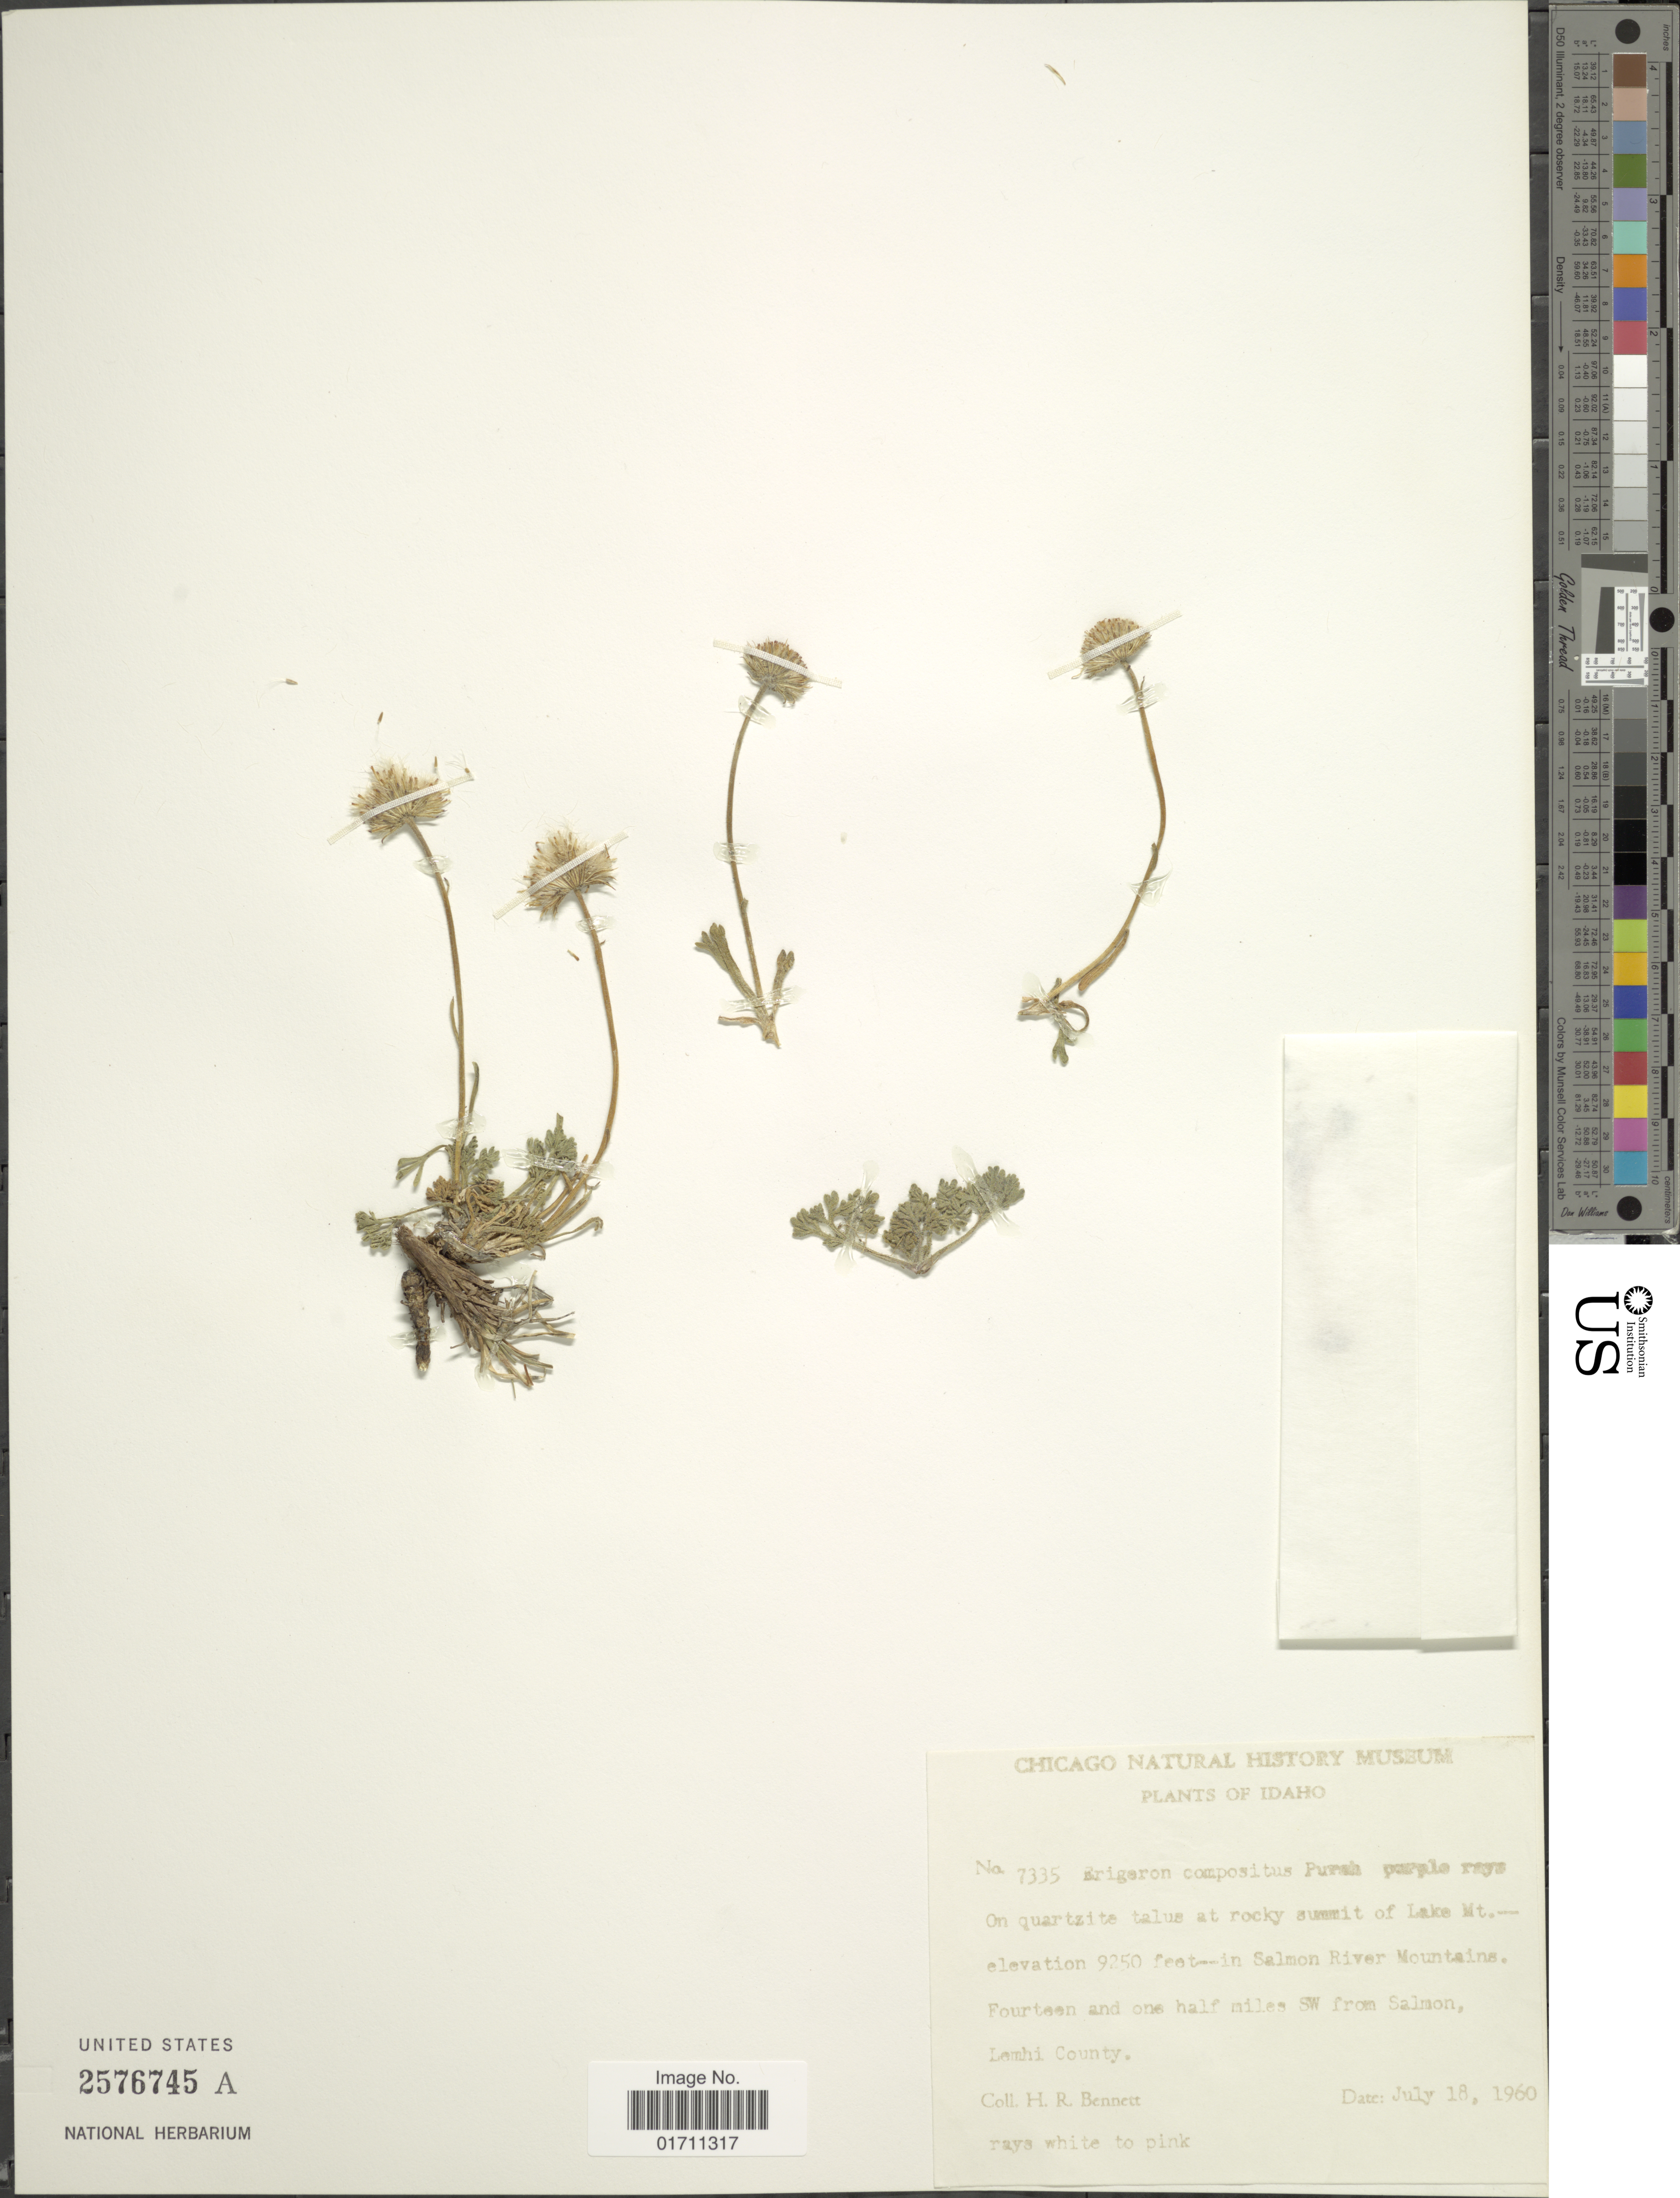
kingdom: Plantae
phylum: Tracheophyta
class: Magnoliopsida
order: Asterales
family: Asteraceae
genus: Erigeron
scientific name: Erigeron compositus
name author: Pursh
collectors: H. R. Bennett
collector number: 7335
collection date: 1960-07-18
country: United States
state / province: Idaho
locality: On quartzite talus at rocky summit of Lake Mt., in Salmon River Mountains. Fourteen and one half miles SW from Salmon, Lemhi County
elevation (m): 2819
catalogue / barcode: US 2576745A